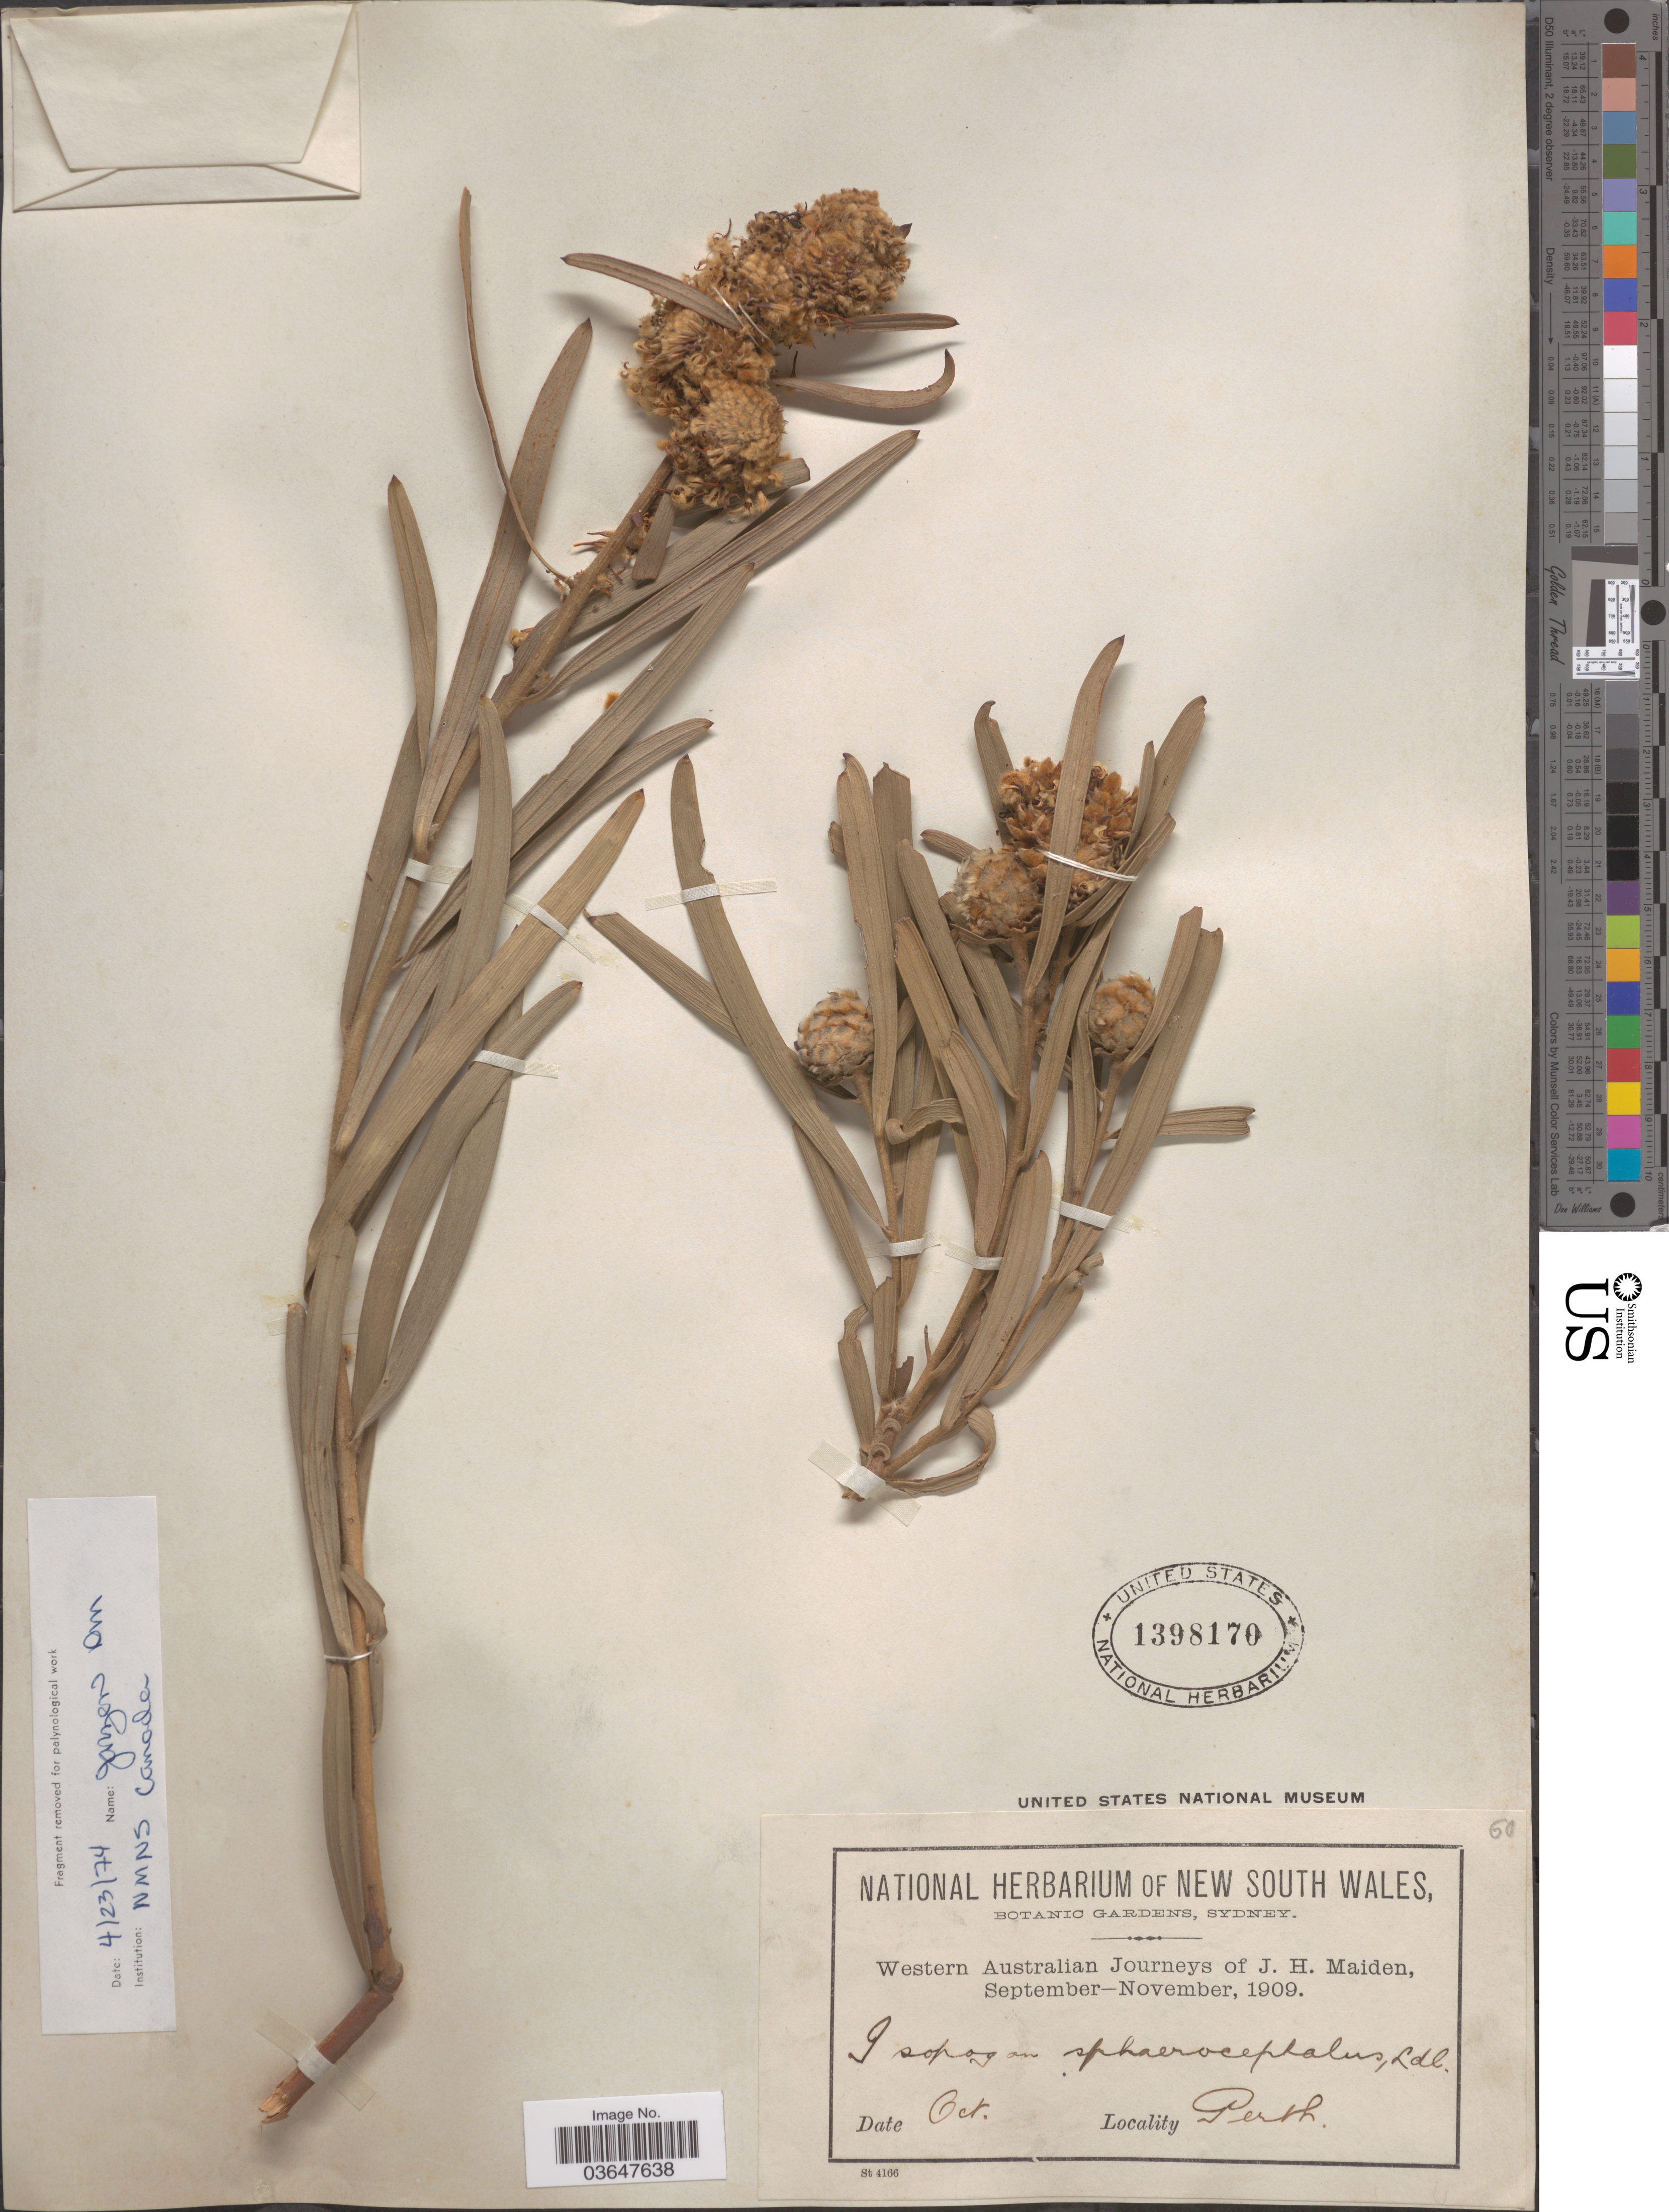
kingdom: Plantae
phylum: Tracheophyta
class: Magnoliopsida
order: Proteales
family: Proteaceae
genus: Isopogon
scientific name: Isopogon sphaerocephalus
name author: Lindl.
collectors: J. Maiden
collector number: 60*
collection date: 1909-10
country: Australia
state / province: Western Australia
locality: Perth.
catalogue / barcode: US 1398170